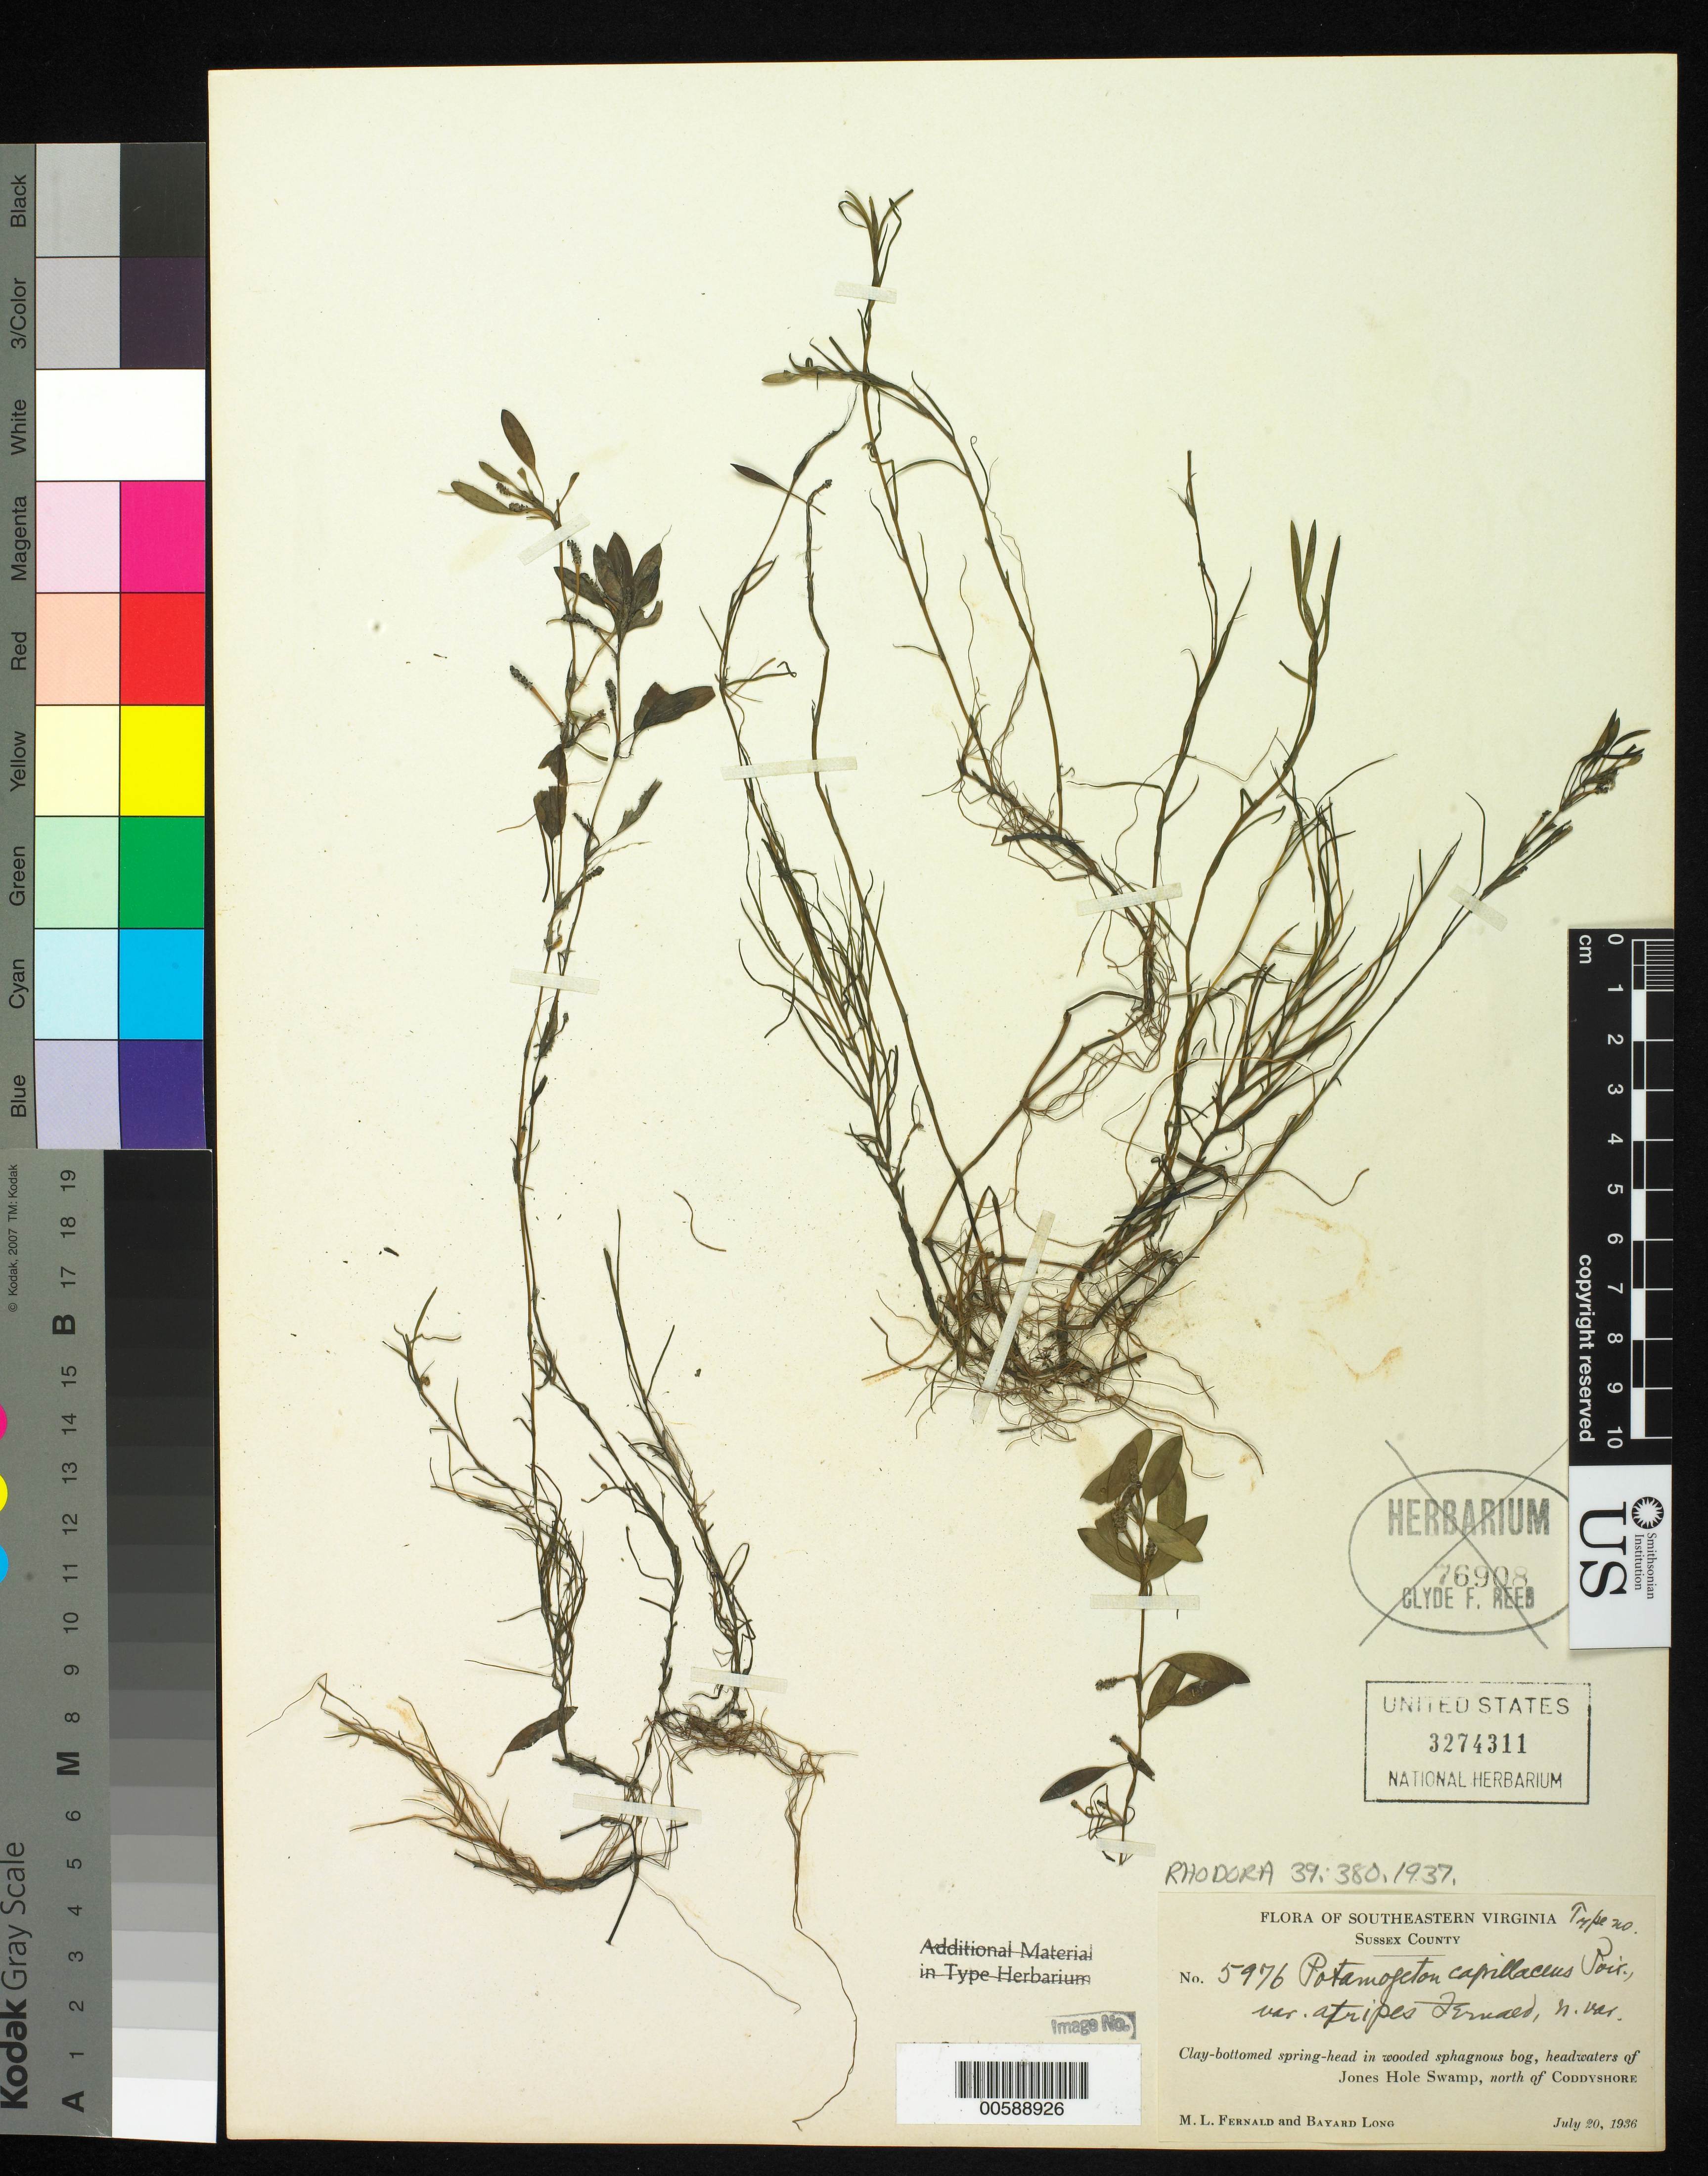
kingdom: Plantae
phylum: Tracheophyta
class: Liliopsida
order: Alismatales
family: Potamogetonaceae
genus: Potamogeton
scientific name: Potamogeton capillaceus var. atripes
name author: Fernald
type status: Isotype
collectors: M. L. Fernald & B. H. Long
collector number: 5976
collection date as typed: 20 Jul 1936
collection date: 1936-07-20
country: United States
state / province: Virginia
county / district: Sussex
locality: Headwaters of Jones Hole Swamp, north of Coddyshore.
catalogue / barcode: US 3274311